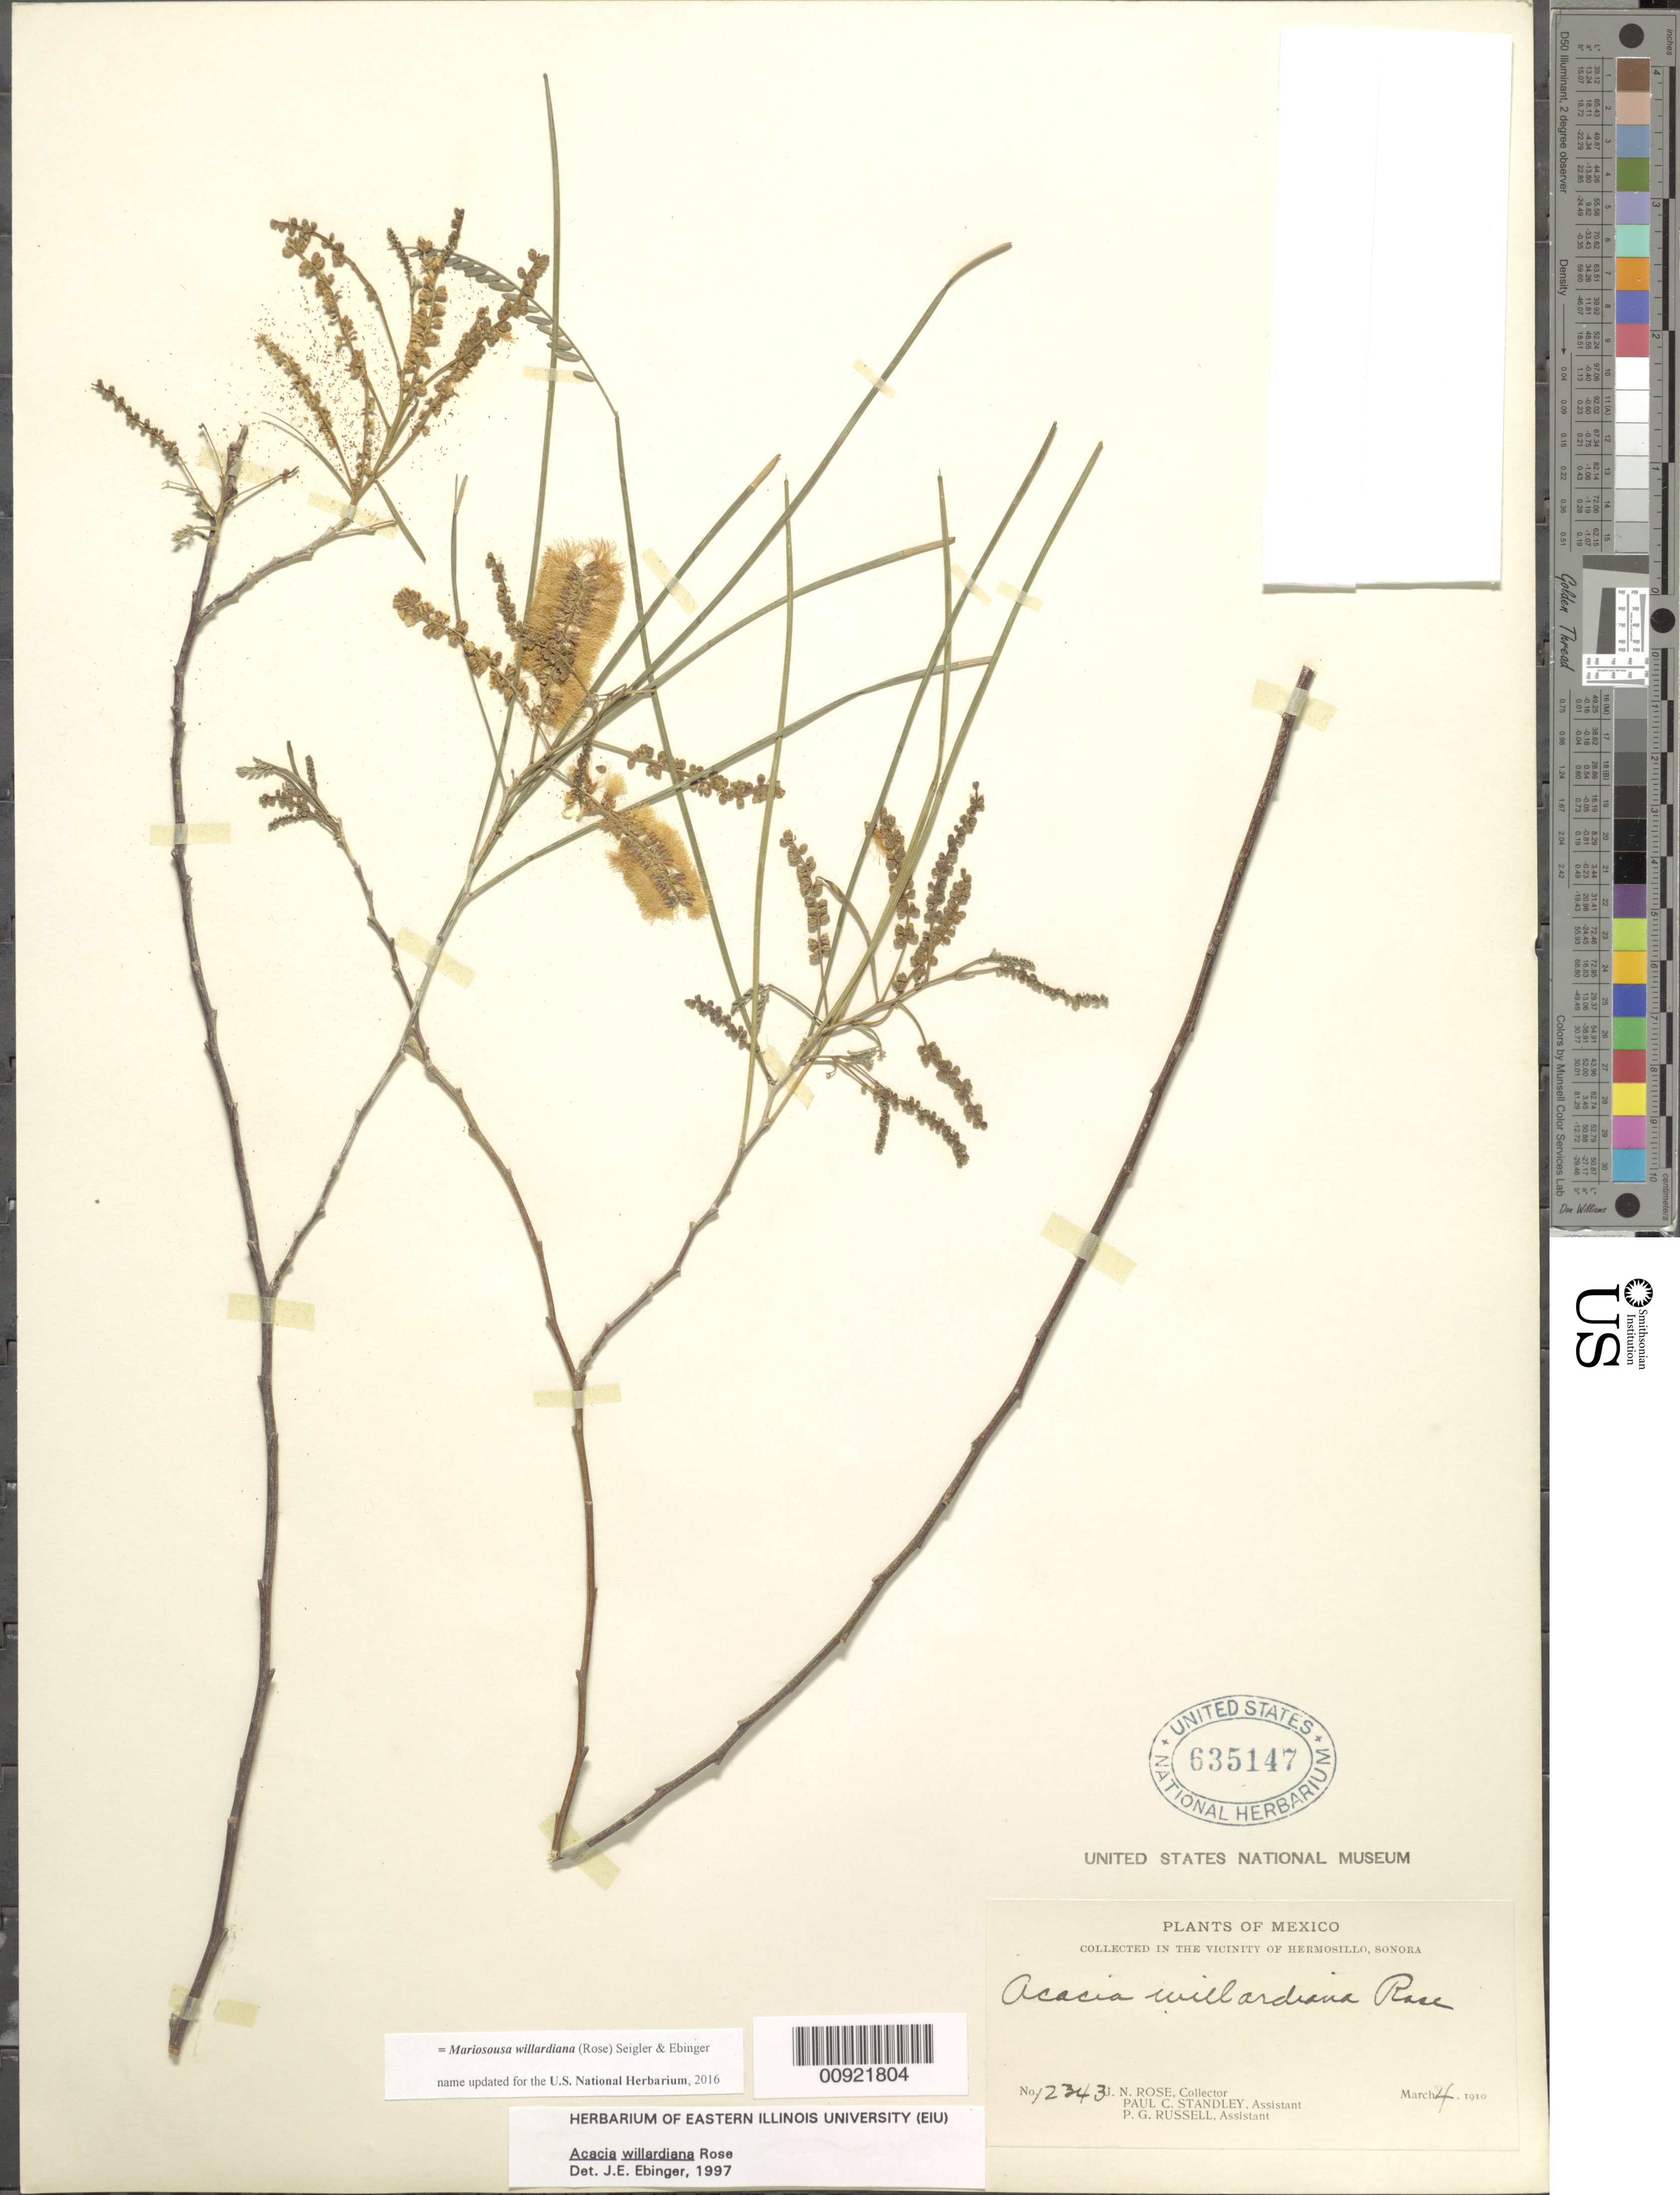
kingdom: Plantae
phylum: Tracheophyta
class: Magnoliopsida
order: Fabales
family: Fabaceae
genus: Mariosousa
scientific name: Mariosousa willardiana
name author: (Rose) Seigler & Ebinger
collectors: J. N. Rose, P. C. Standley & P. G. Russell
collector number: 12343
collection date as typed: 04 Mar 1910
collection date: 1910-03-04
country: Mexico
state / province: Sonora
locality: In the vicinity of Hermosillo, Sonora.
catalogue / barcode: US 635147